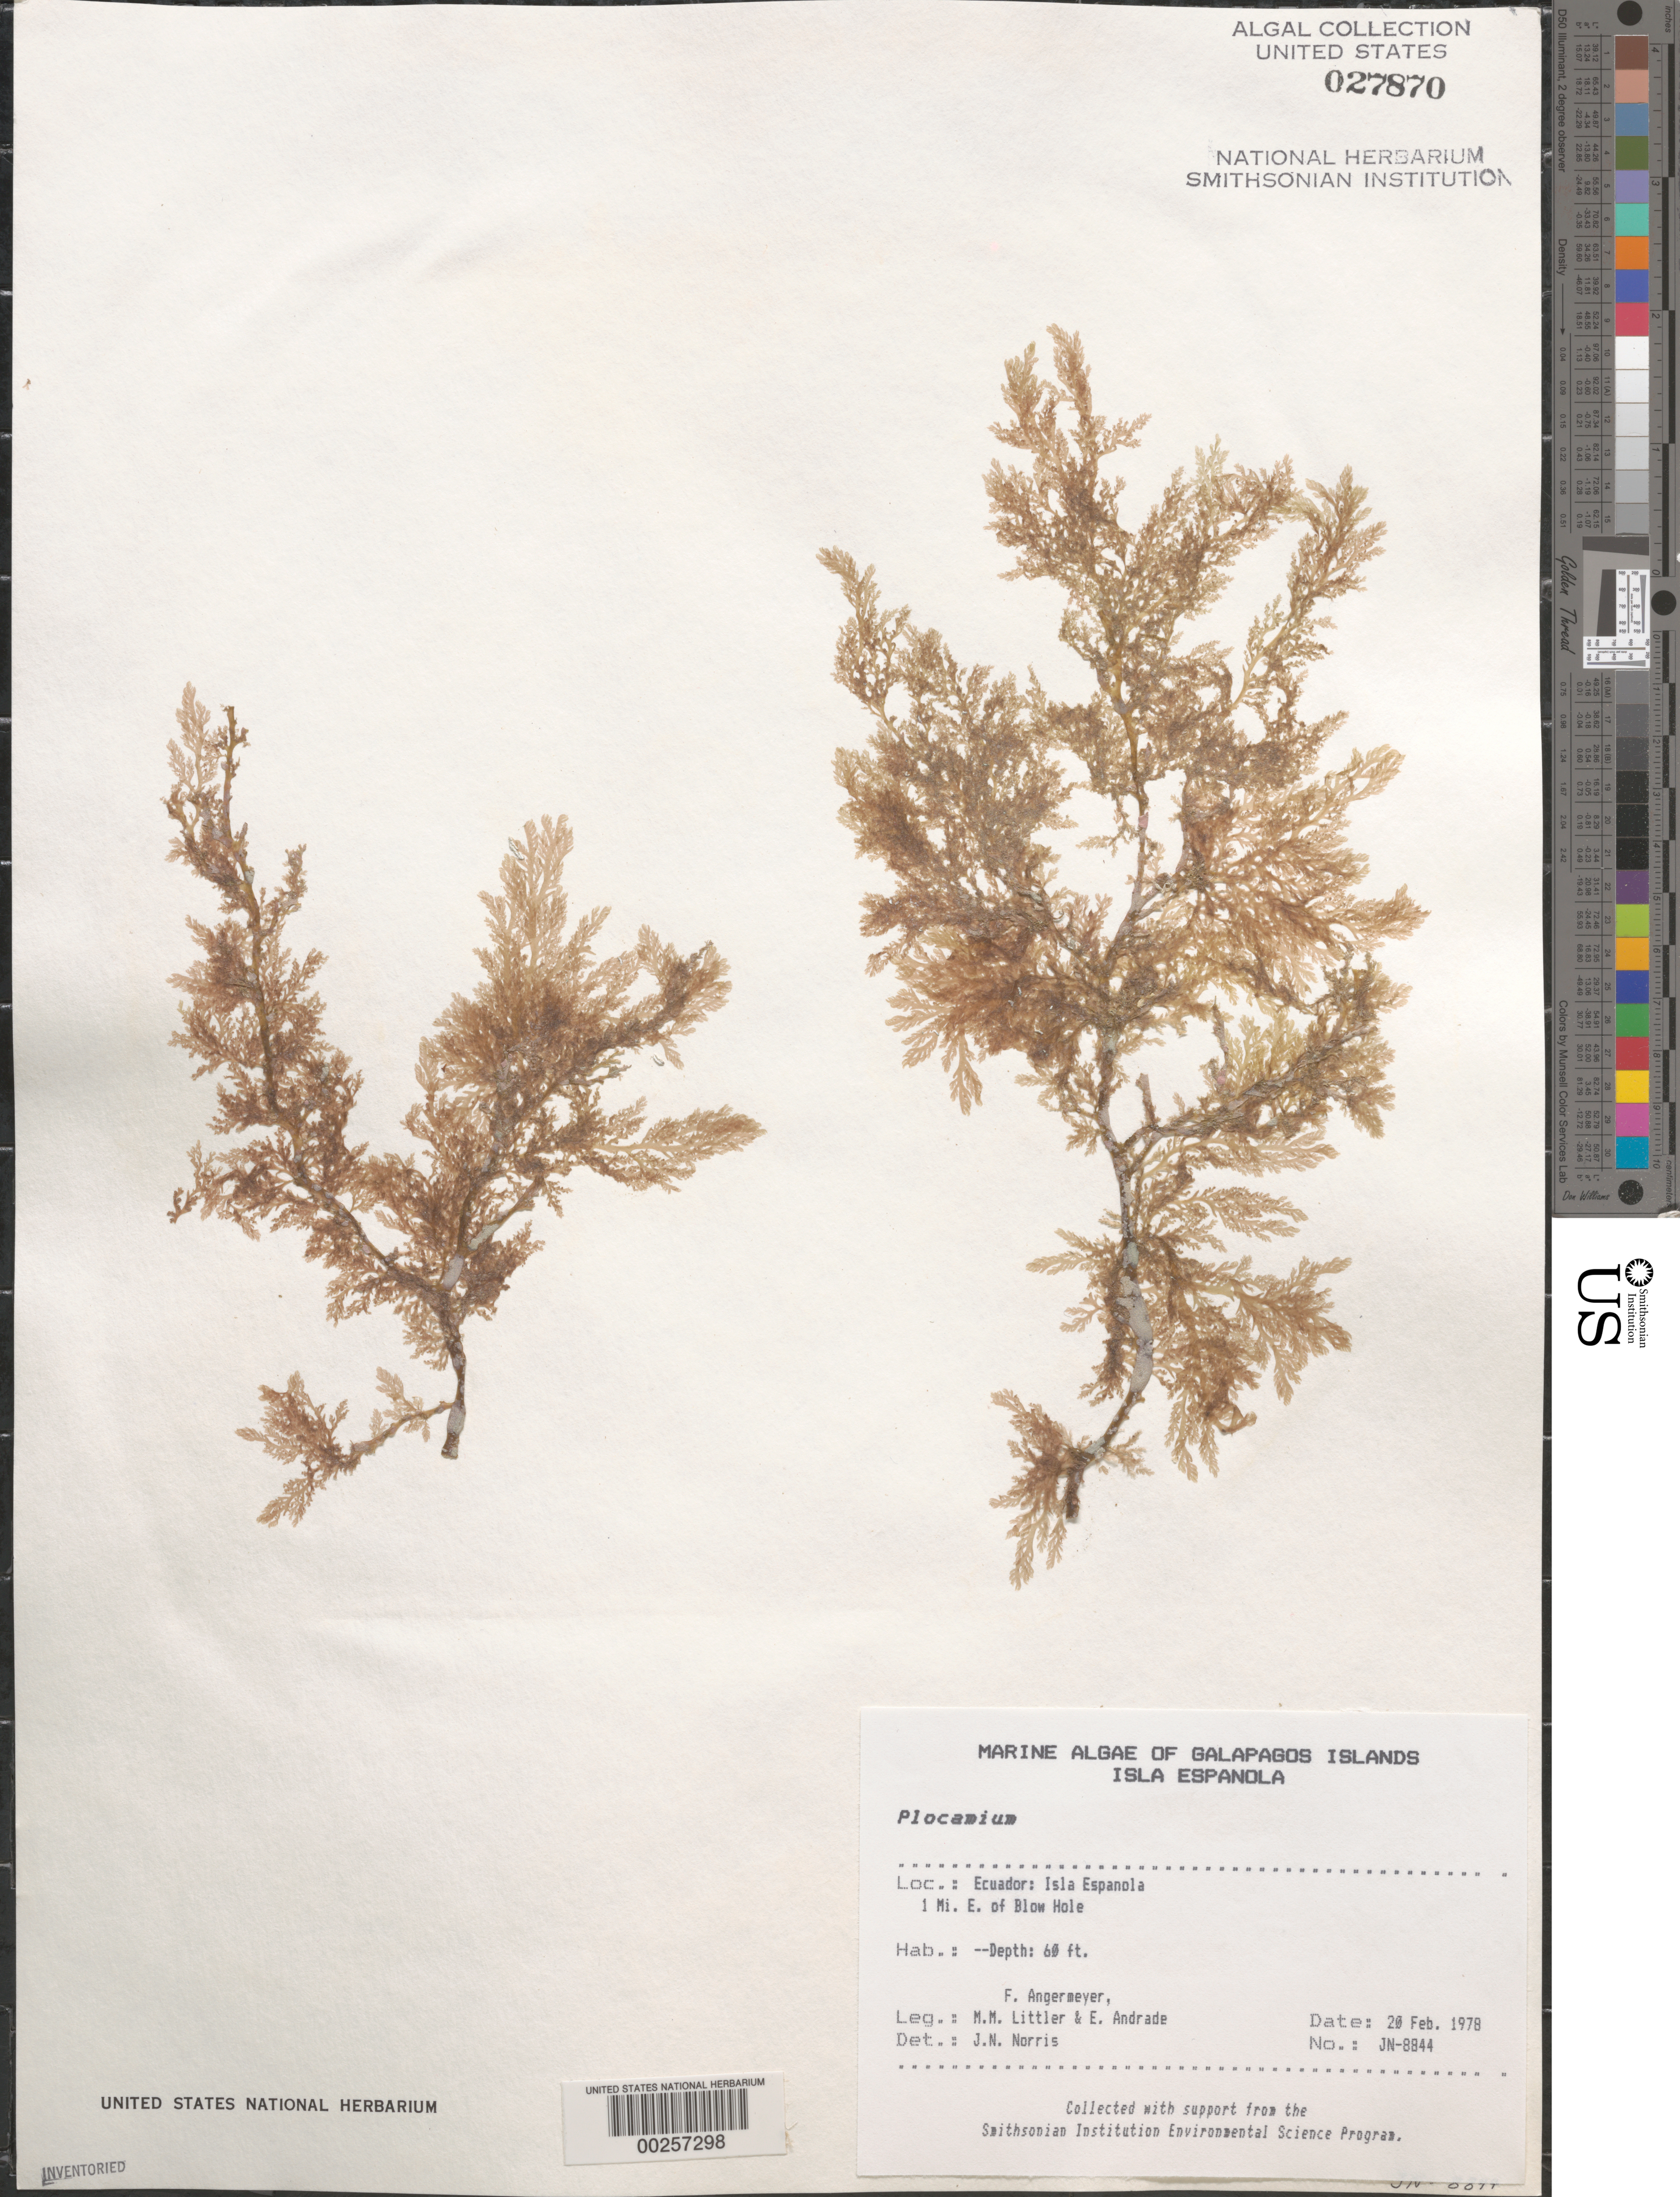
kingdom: Plantae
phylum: Rhodophyta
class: Florideophyceae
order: Plocamiales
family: Plocamiaceae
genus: Plocamium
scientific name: Plocamium sp.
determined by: Norris, James N.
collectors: M. M. Littler, F. Angermeyer & E. Andrade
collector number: Jn-8844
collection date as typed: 20 Feb 1978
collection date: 1978-02-20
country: Ecuador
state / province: Colón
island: Española [Hood]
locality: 1 mile E of Blow Hole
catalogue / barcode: US 27870